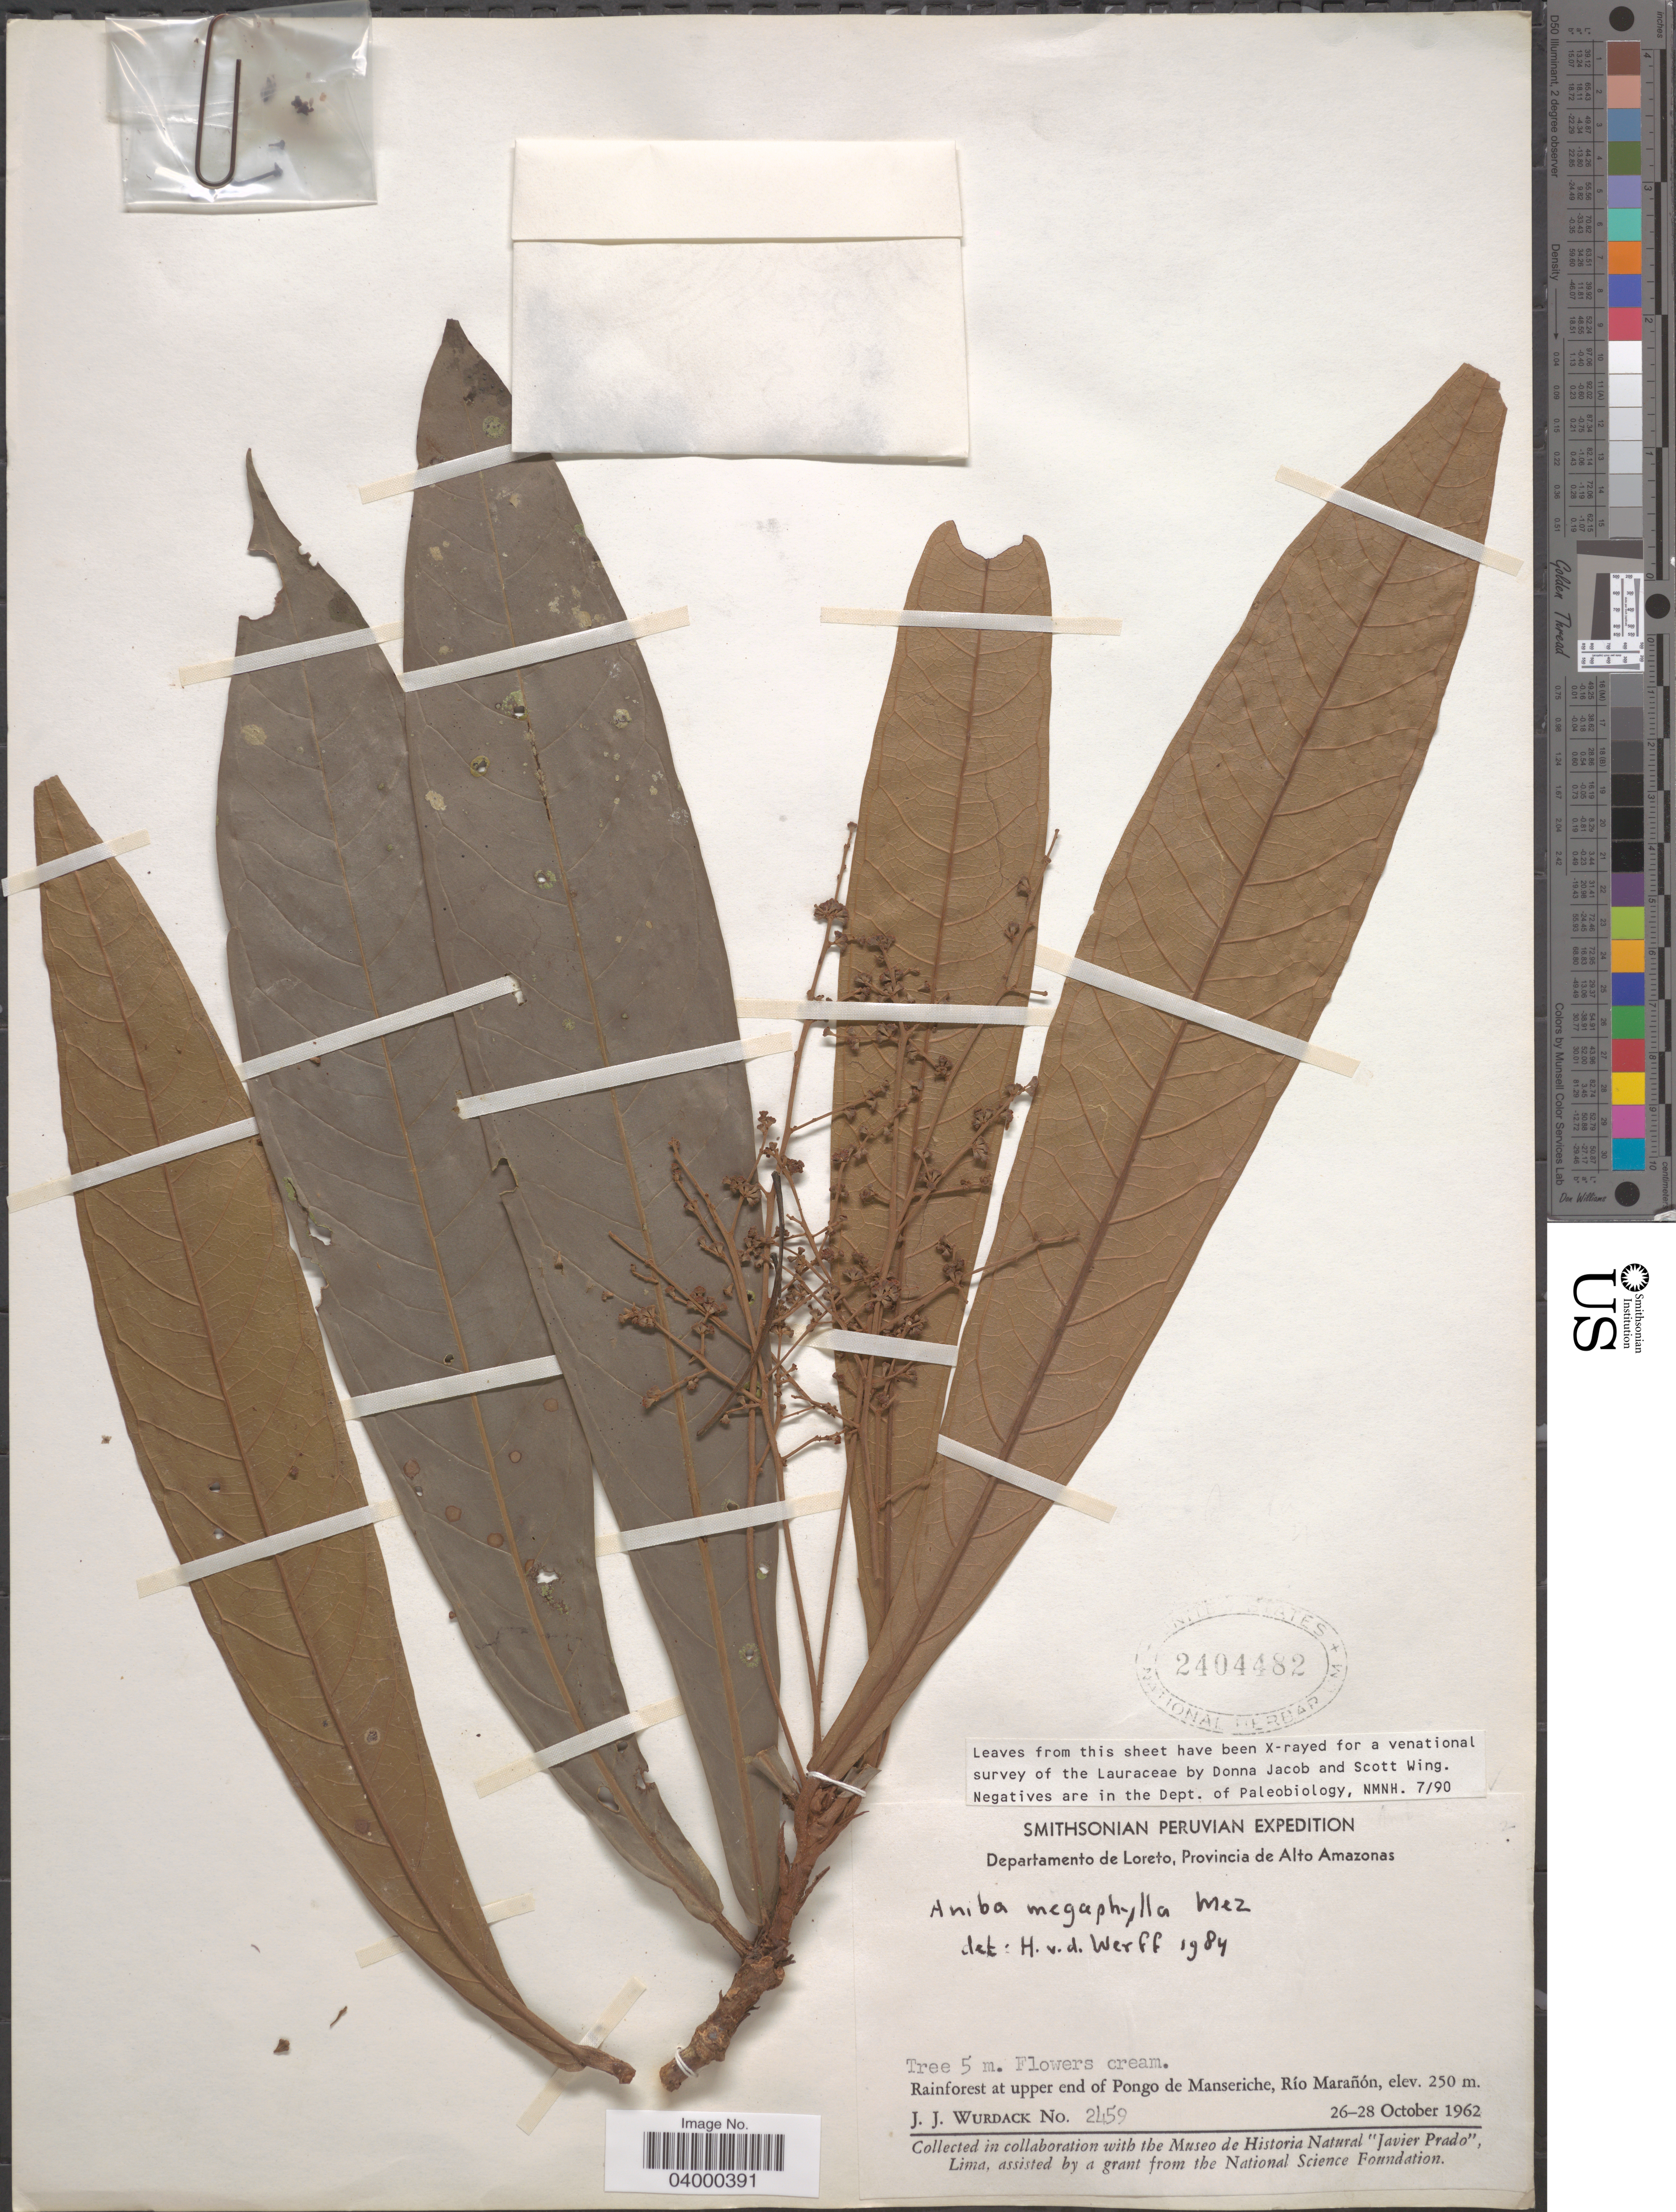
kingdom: Plantae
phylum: Tracheophyta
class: Magnoliopsida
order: Laurales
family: Lauraceae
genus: Aniba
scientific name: Aniba megaphylla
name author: Mez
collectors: J. J. Wurdack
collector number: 2459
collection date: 1962-10-26/1962-10-28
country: Peru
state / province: Loreto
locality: Departamento de Loreto, Provincia de Alto Amazonas. Rainforest at upper end of Pongo de Manseriche, Río Marañón.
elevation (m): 250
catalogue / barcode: US 2404482